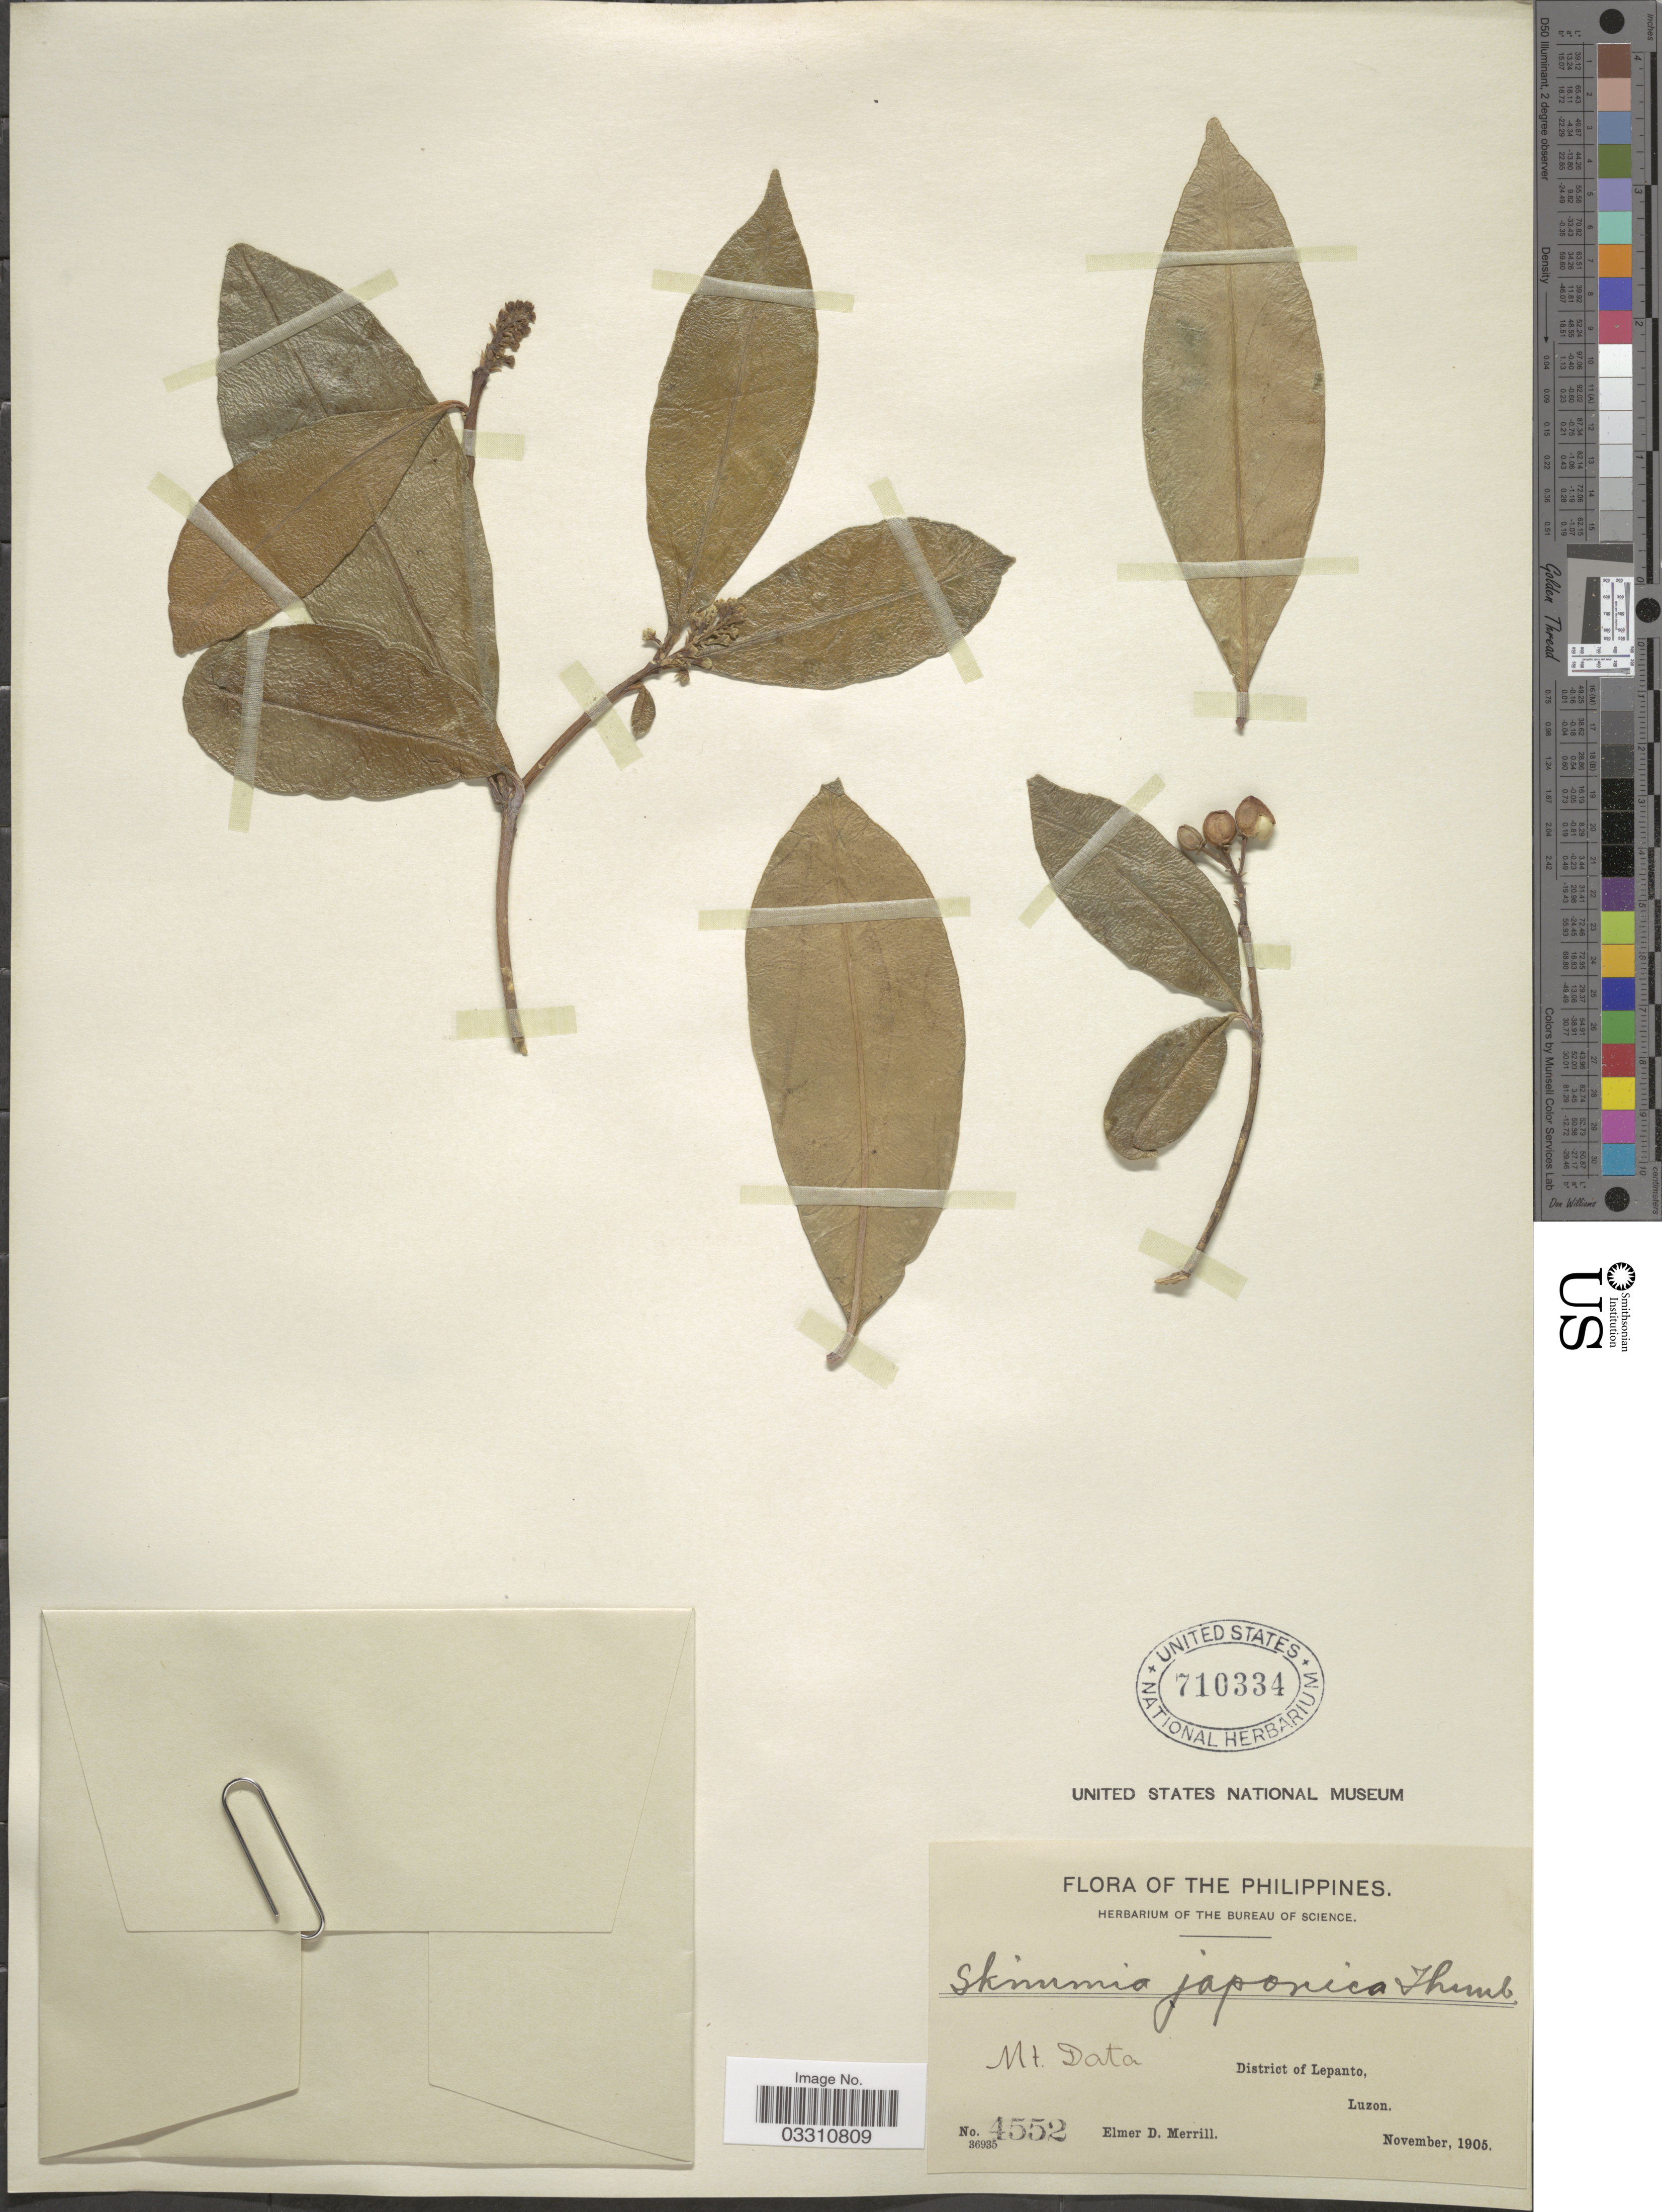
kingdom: Plantae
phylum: Tracheophyta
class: Magnoliopsida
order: Sapindales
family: Rutaceae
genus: Skimmia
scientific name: Skimmia philippinensis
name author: Masam.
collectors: E. D. Merrill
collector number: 4552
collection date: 1905-11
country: Philippines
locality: Mt. Data, District of Lepanto, Luzon.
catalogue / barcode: US 710334